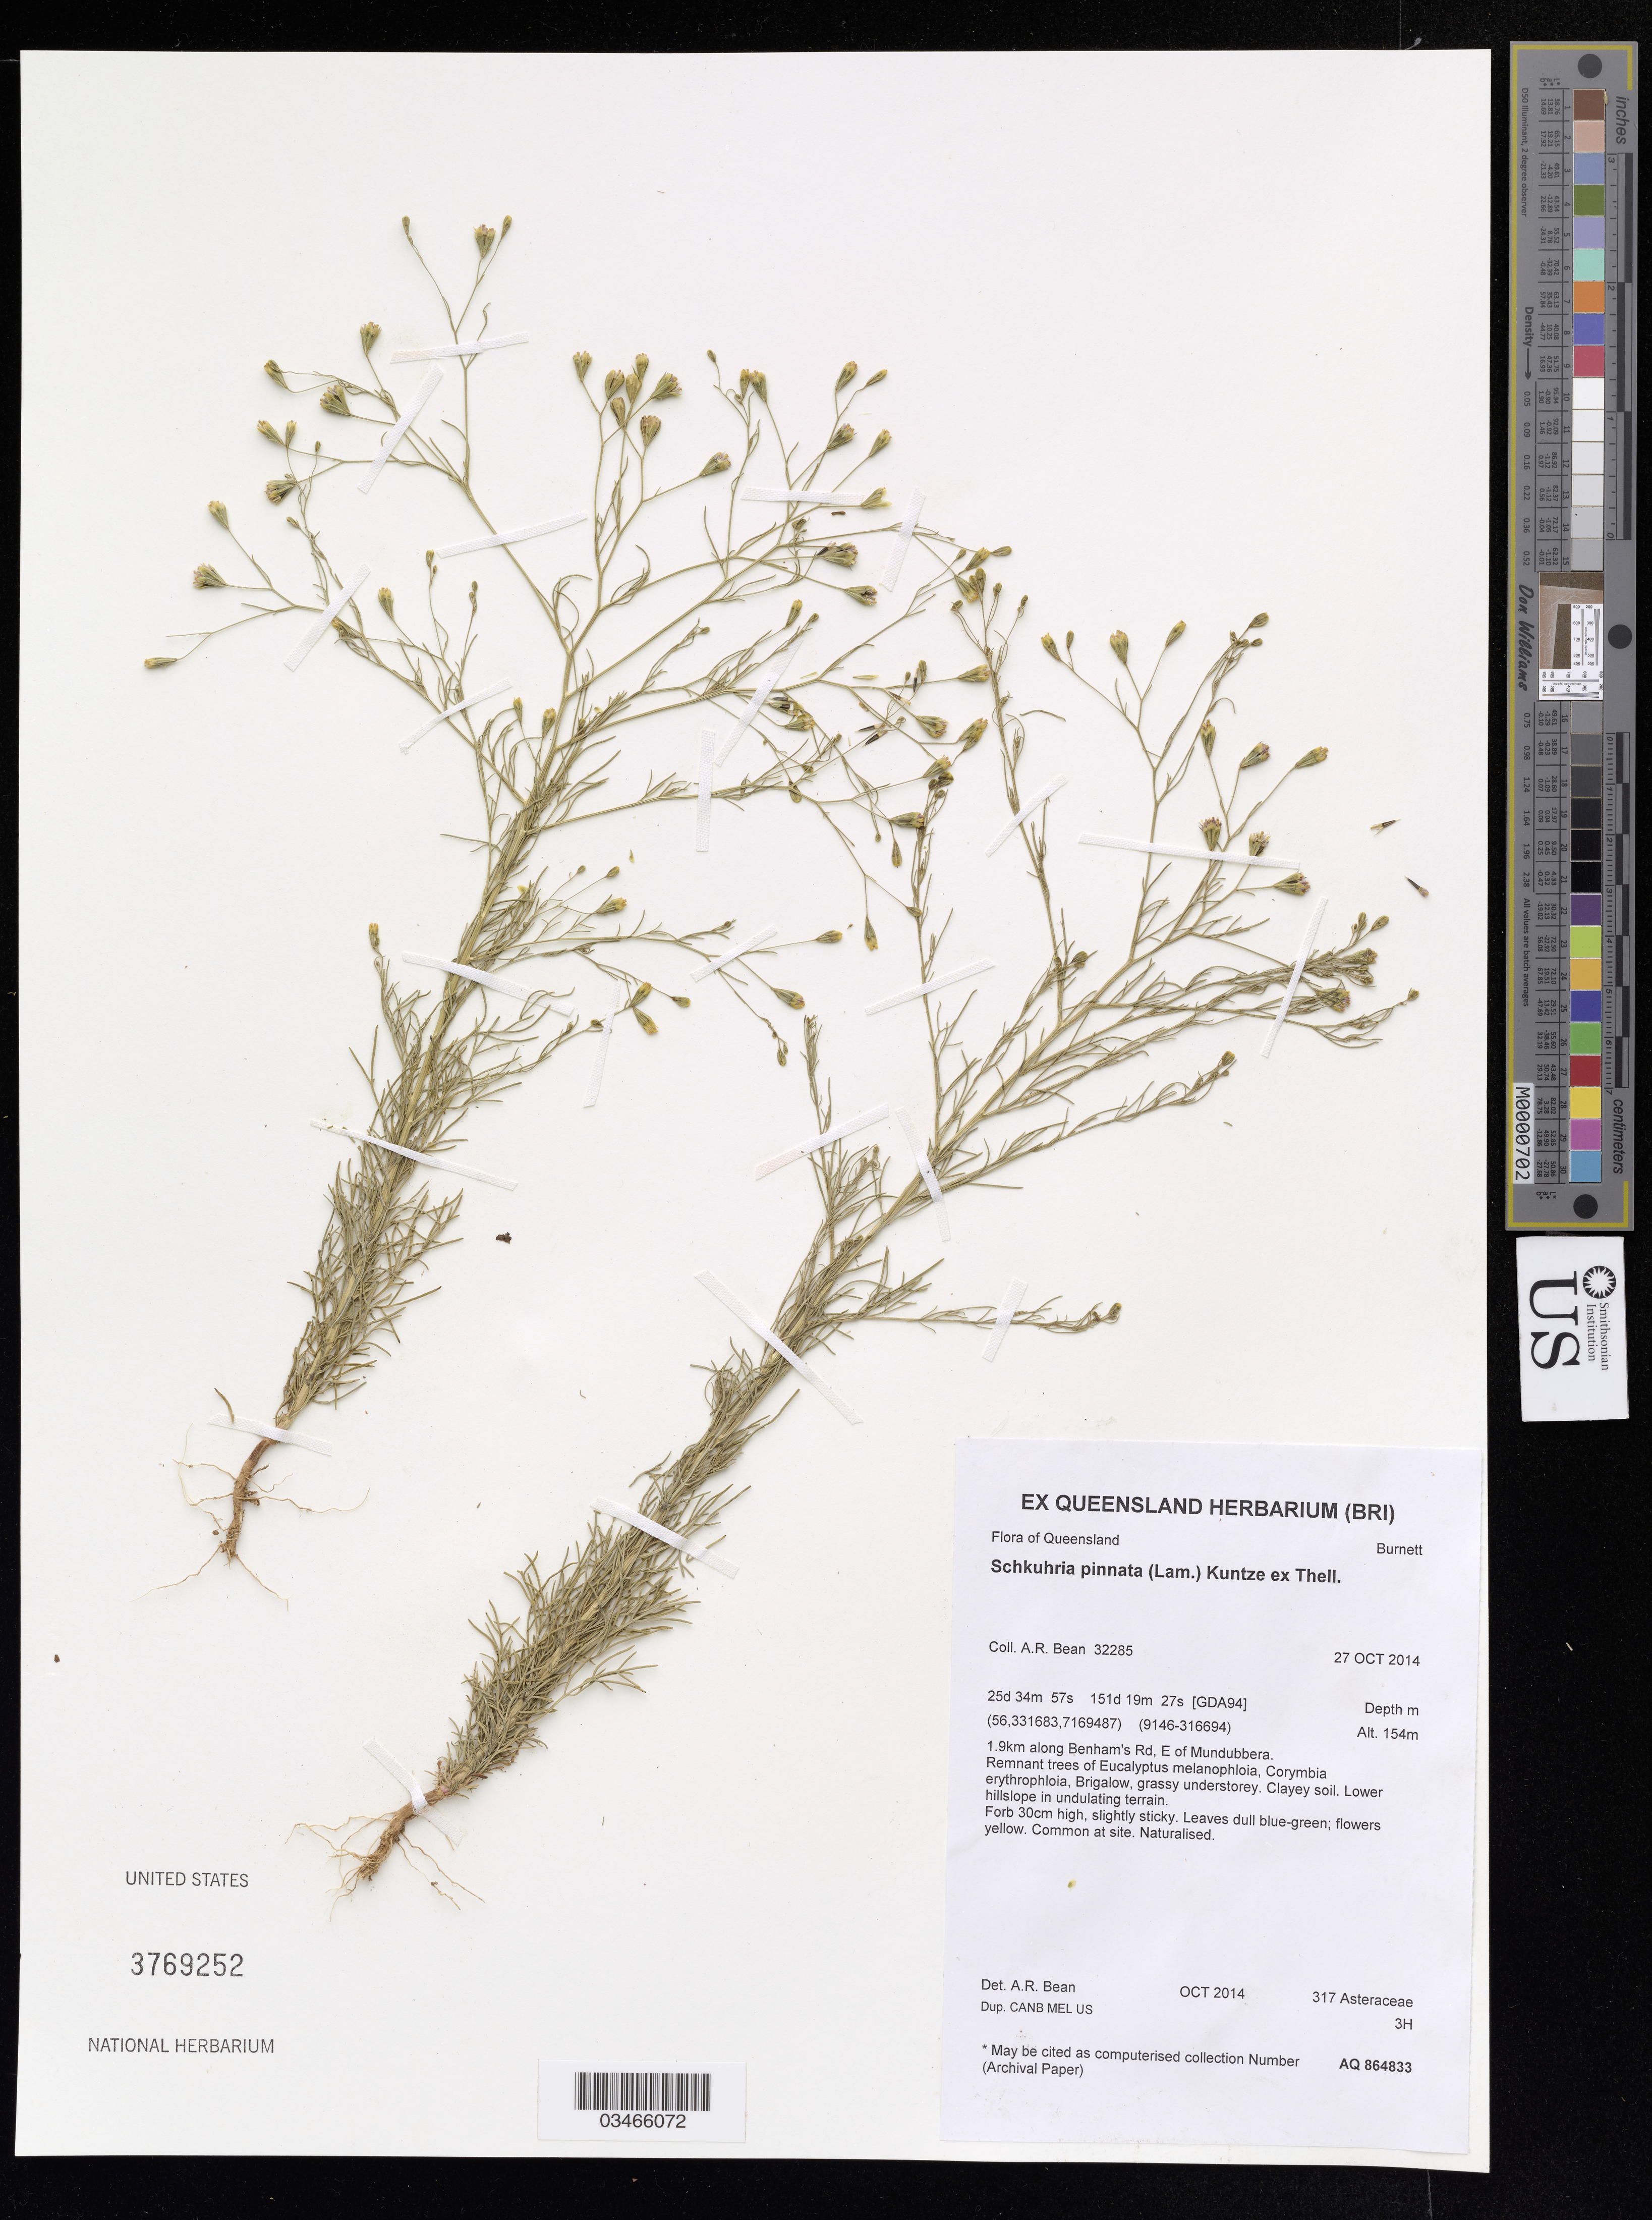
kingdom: Plantae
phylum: Tracheophyta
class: Magnoliopsida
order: Asterales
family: Asteraceae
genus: Schkuhria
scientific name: Schkuhria pinnata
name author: (Lam.) Kuntze ex Thell.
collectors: A. R. Bean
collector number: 32285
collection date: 2014-10-27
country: Australia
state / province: Queensland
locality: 1.9km along Benham's Rd, E of Mundubbera. [GDA94].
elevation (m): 154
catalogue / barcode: US 3769552